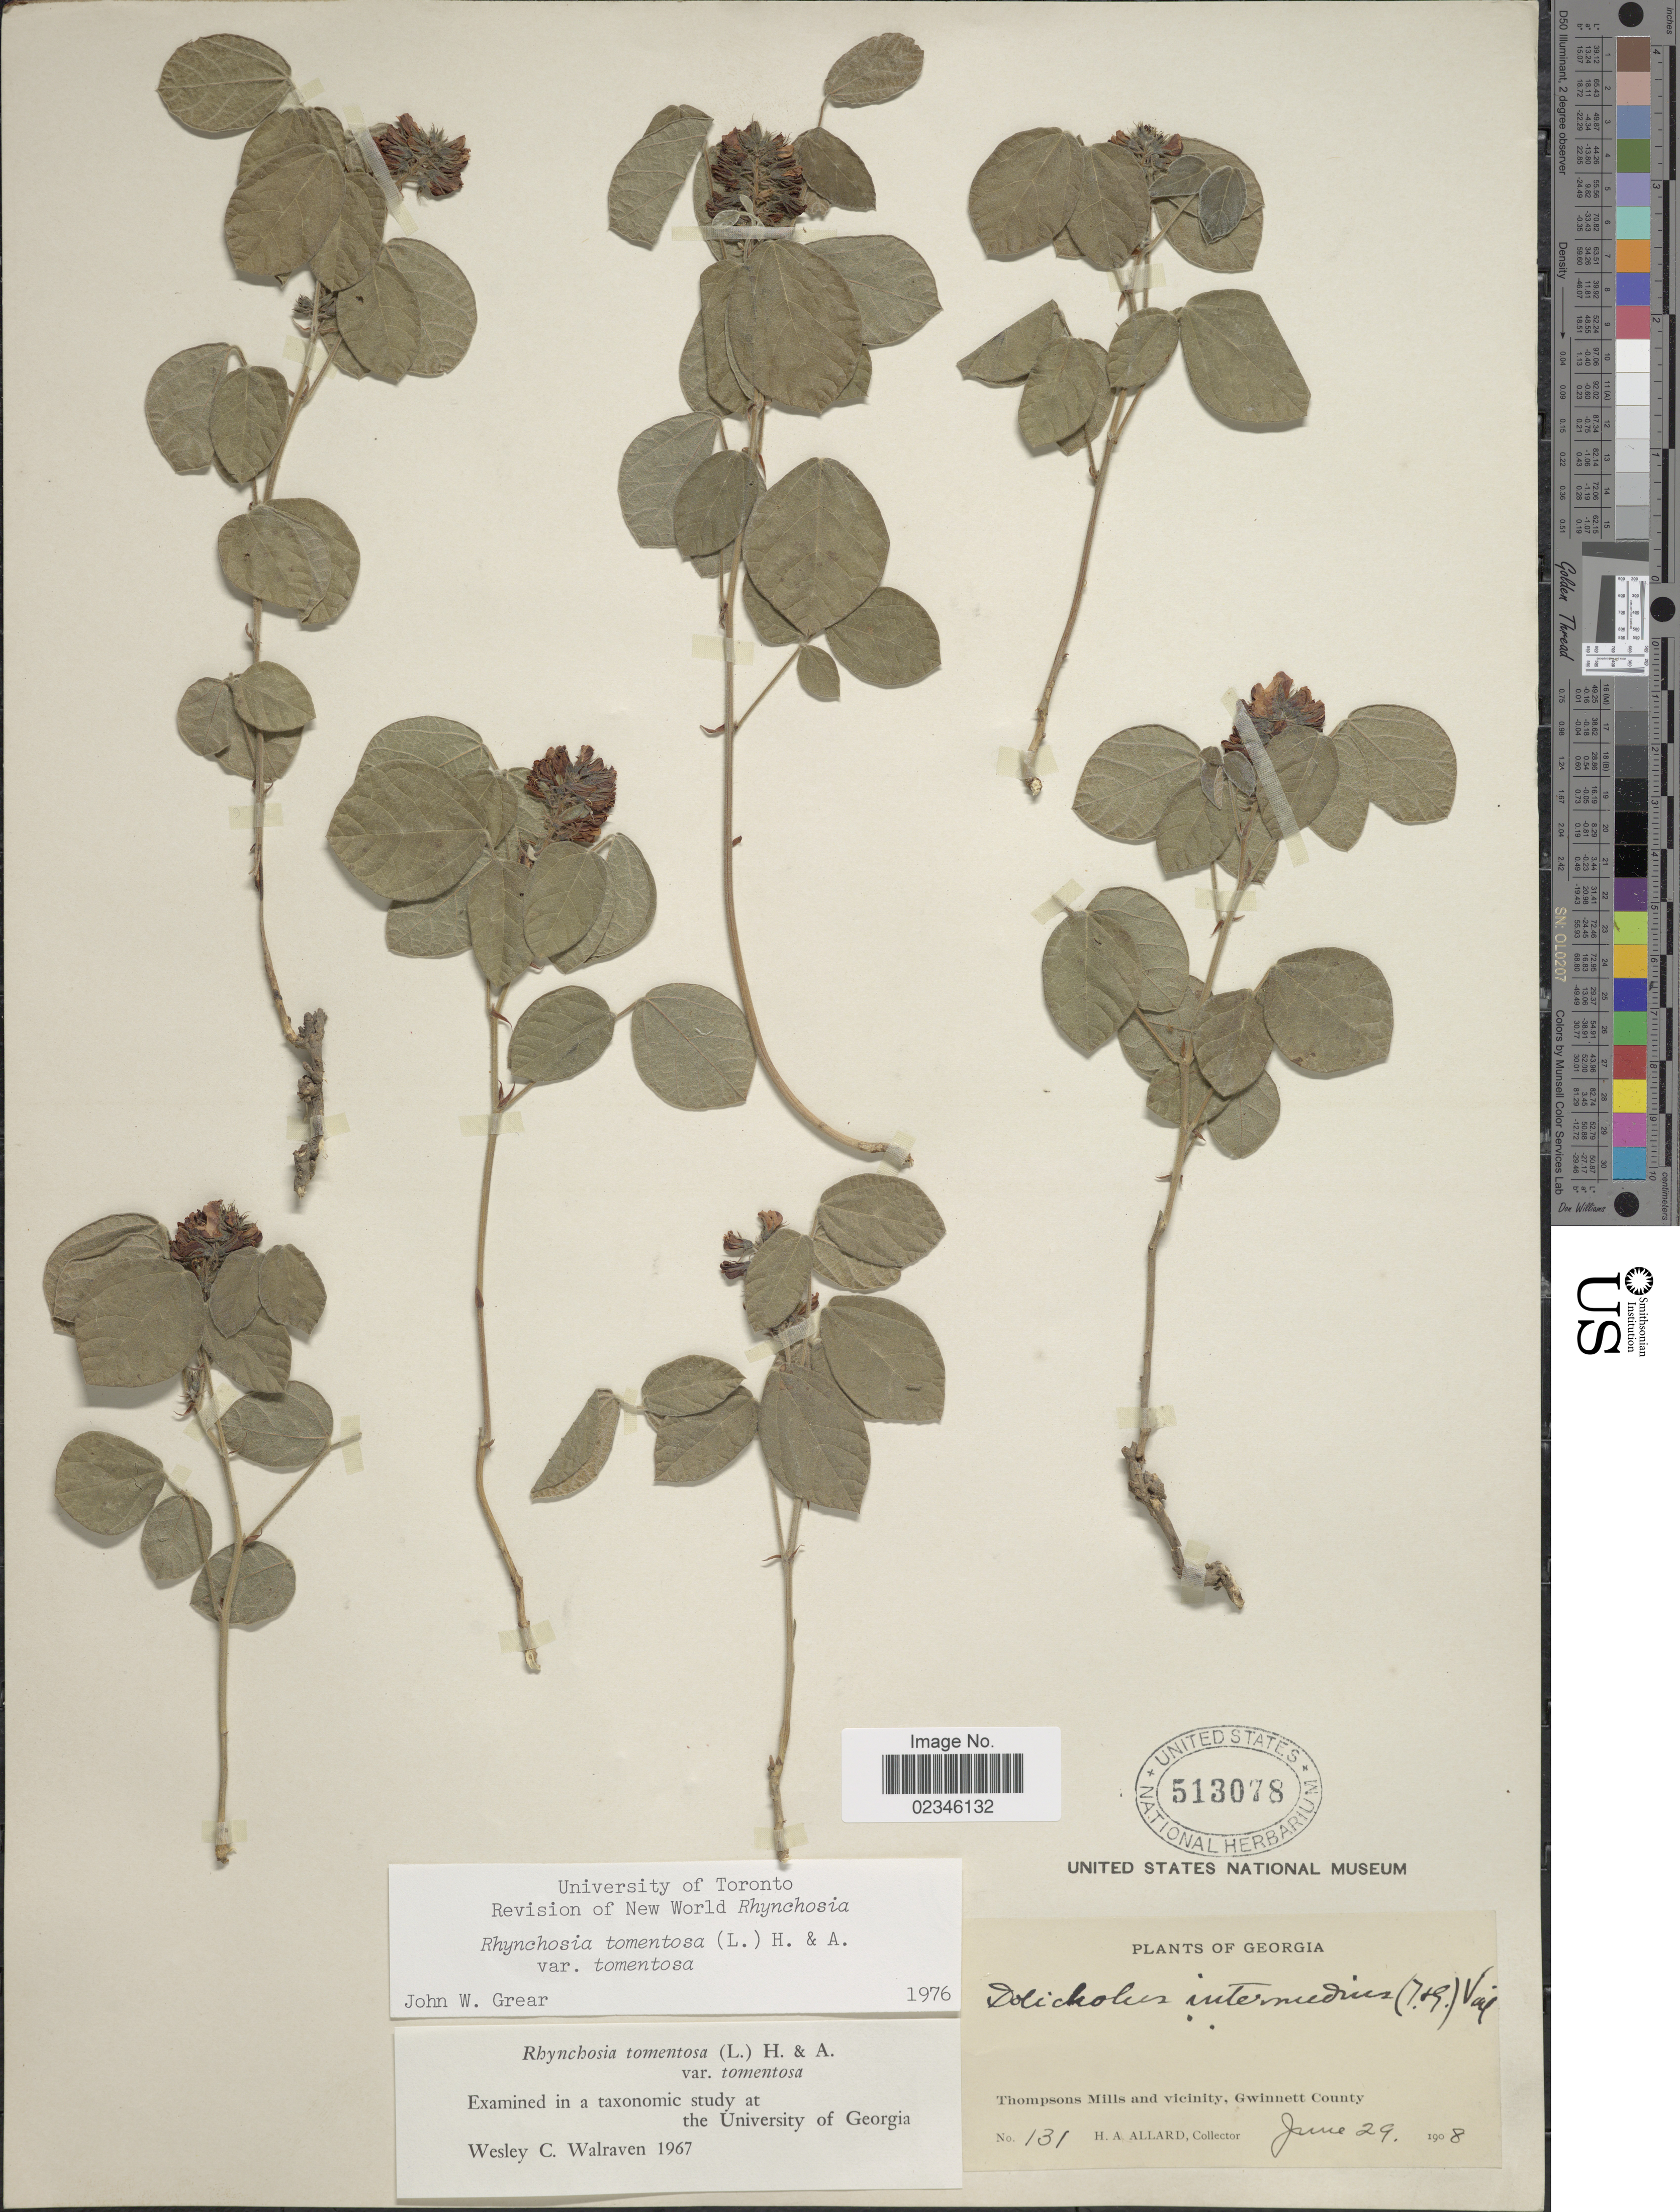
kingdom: Plantae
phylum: Tracheophyta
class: Magnoliopsida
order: Fabales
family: Fabaceae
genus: Rhynchosia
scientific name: Rhynchosia tomentosa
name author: (L.) Hook. & Arn.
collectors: H. A. Allard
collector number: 131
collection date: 1908-06-29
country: United States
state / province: Georgia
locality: Thompsons Mills and vicinity, Gwinnett County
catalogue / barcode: US 513078